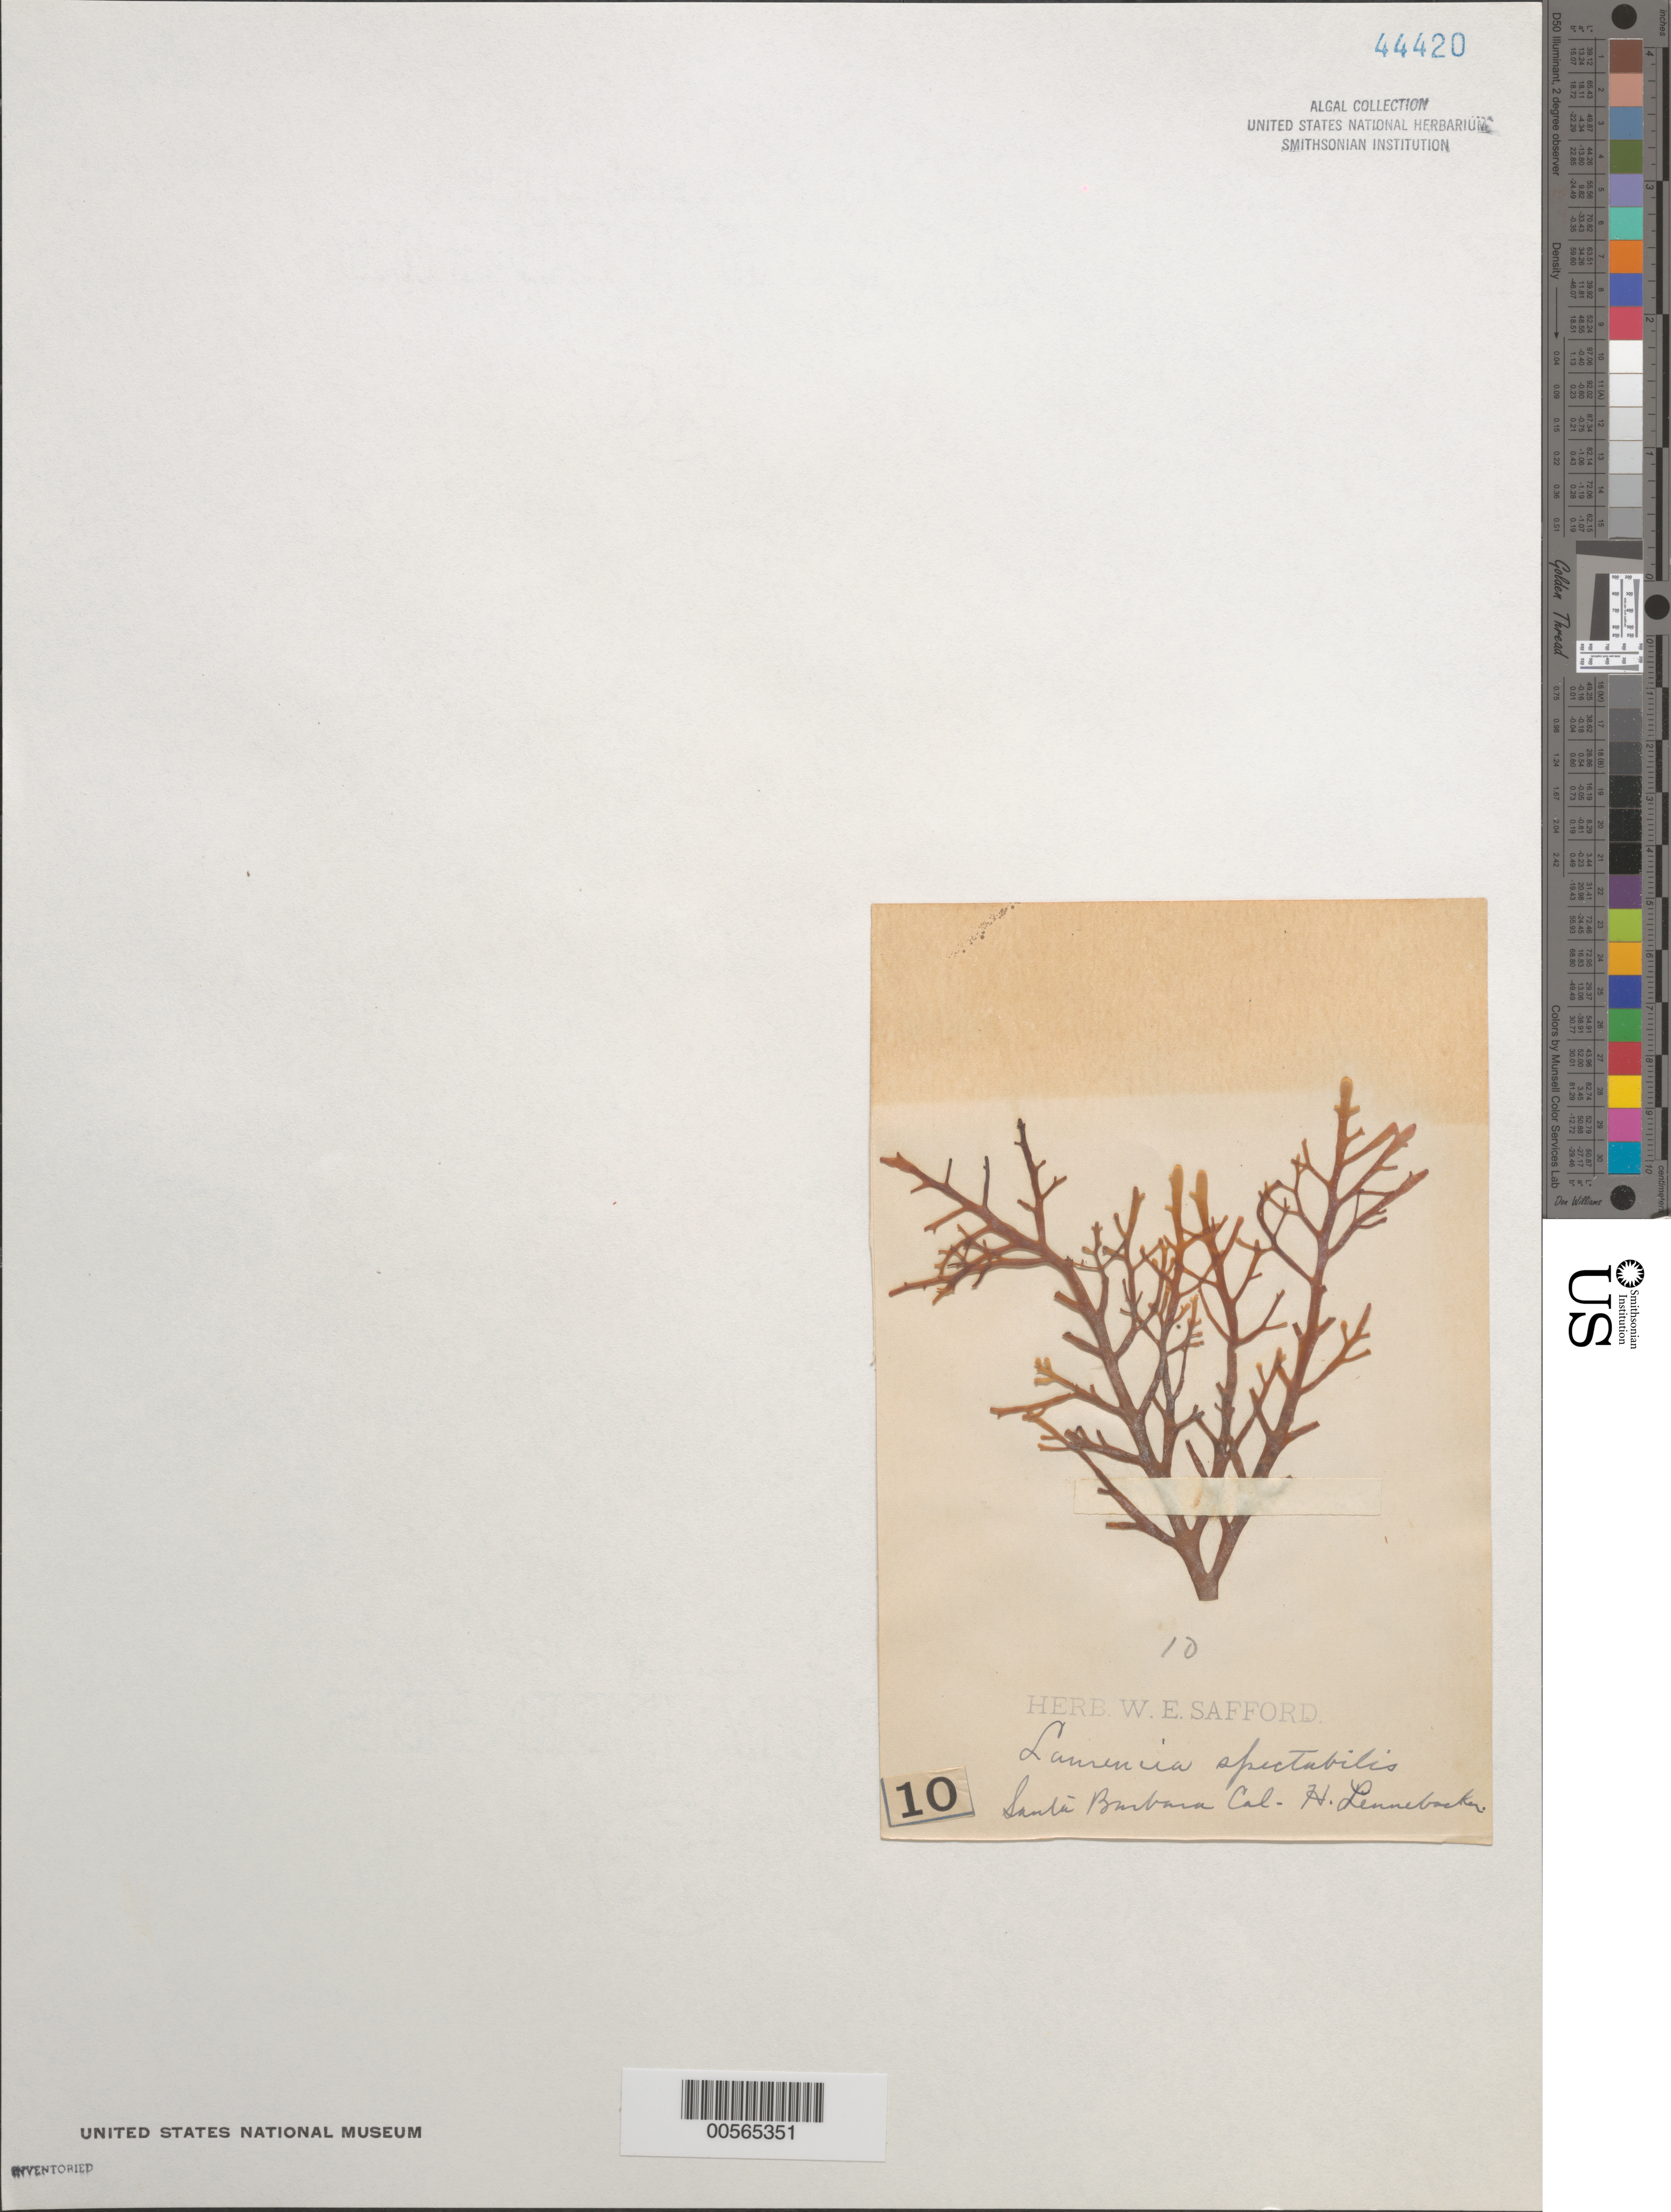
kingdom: Plantae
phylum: Rhodophyta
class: Florideophyceae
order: Ceramiales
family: Rhodomelaceae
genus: Osmundea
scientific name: Osmundea spectabilis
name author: (Postels & Rupr.) K.W. Nam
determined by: Algae name updating Project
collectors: H. Lennebacker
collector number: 10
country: United States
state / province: California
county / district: Santa Barbara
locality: Santa Barbara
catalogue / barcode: US 44420